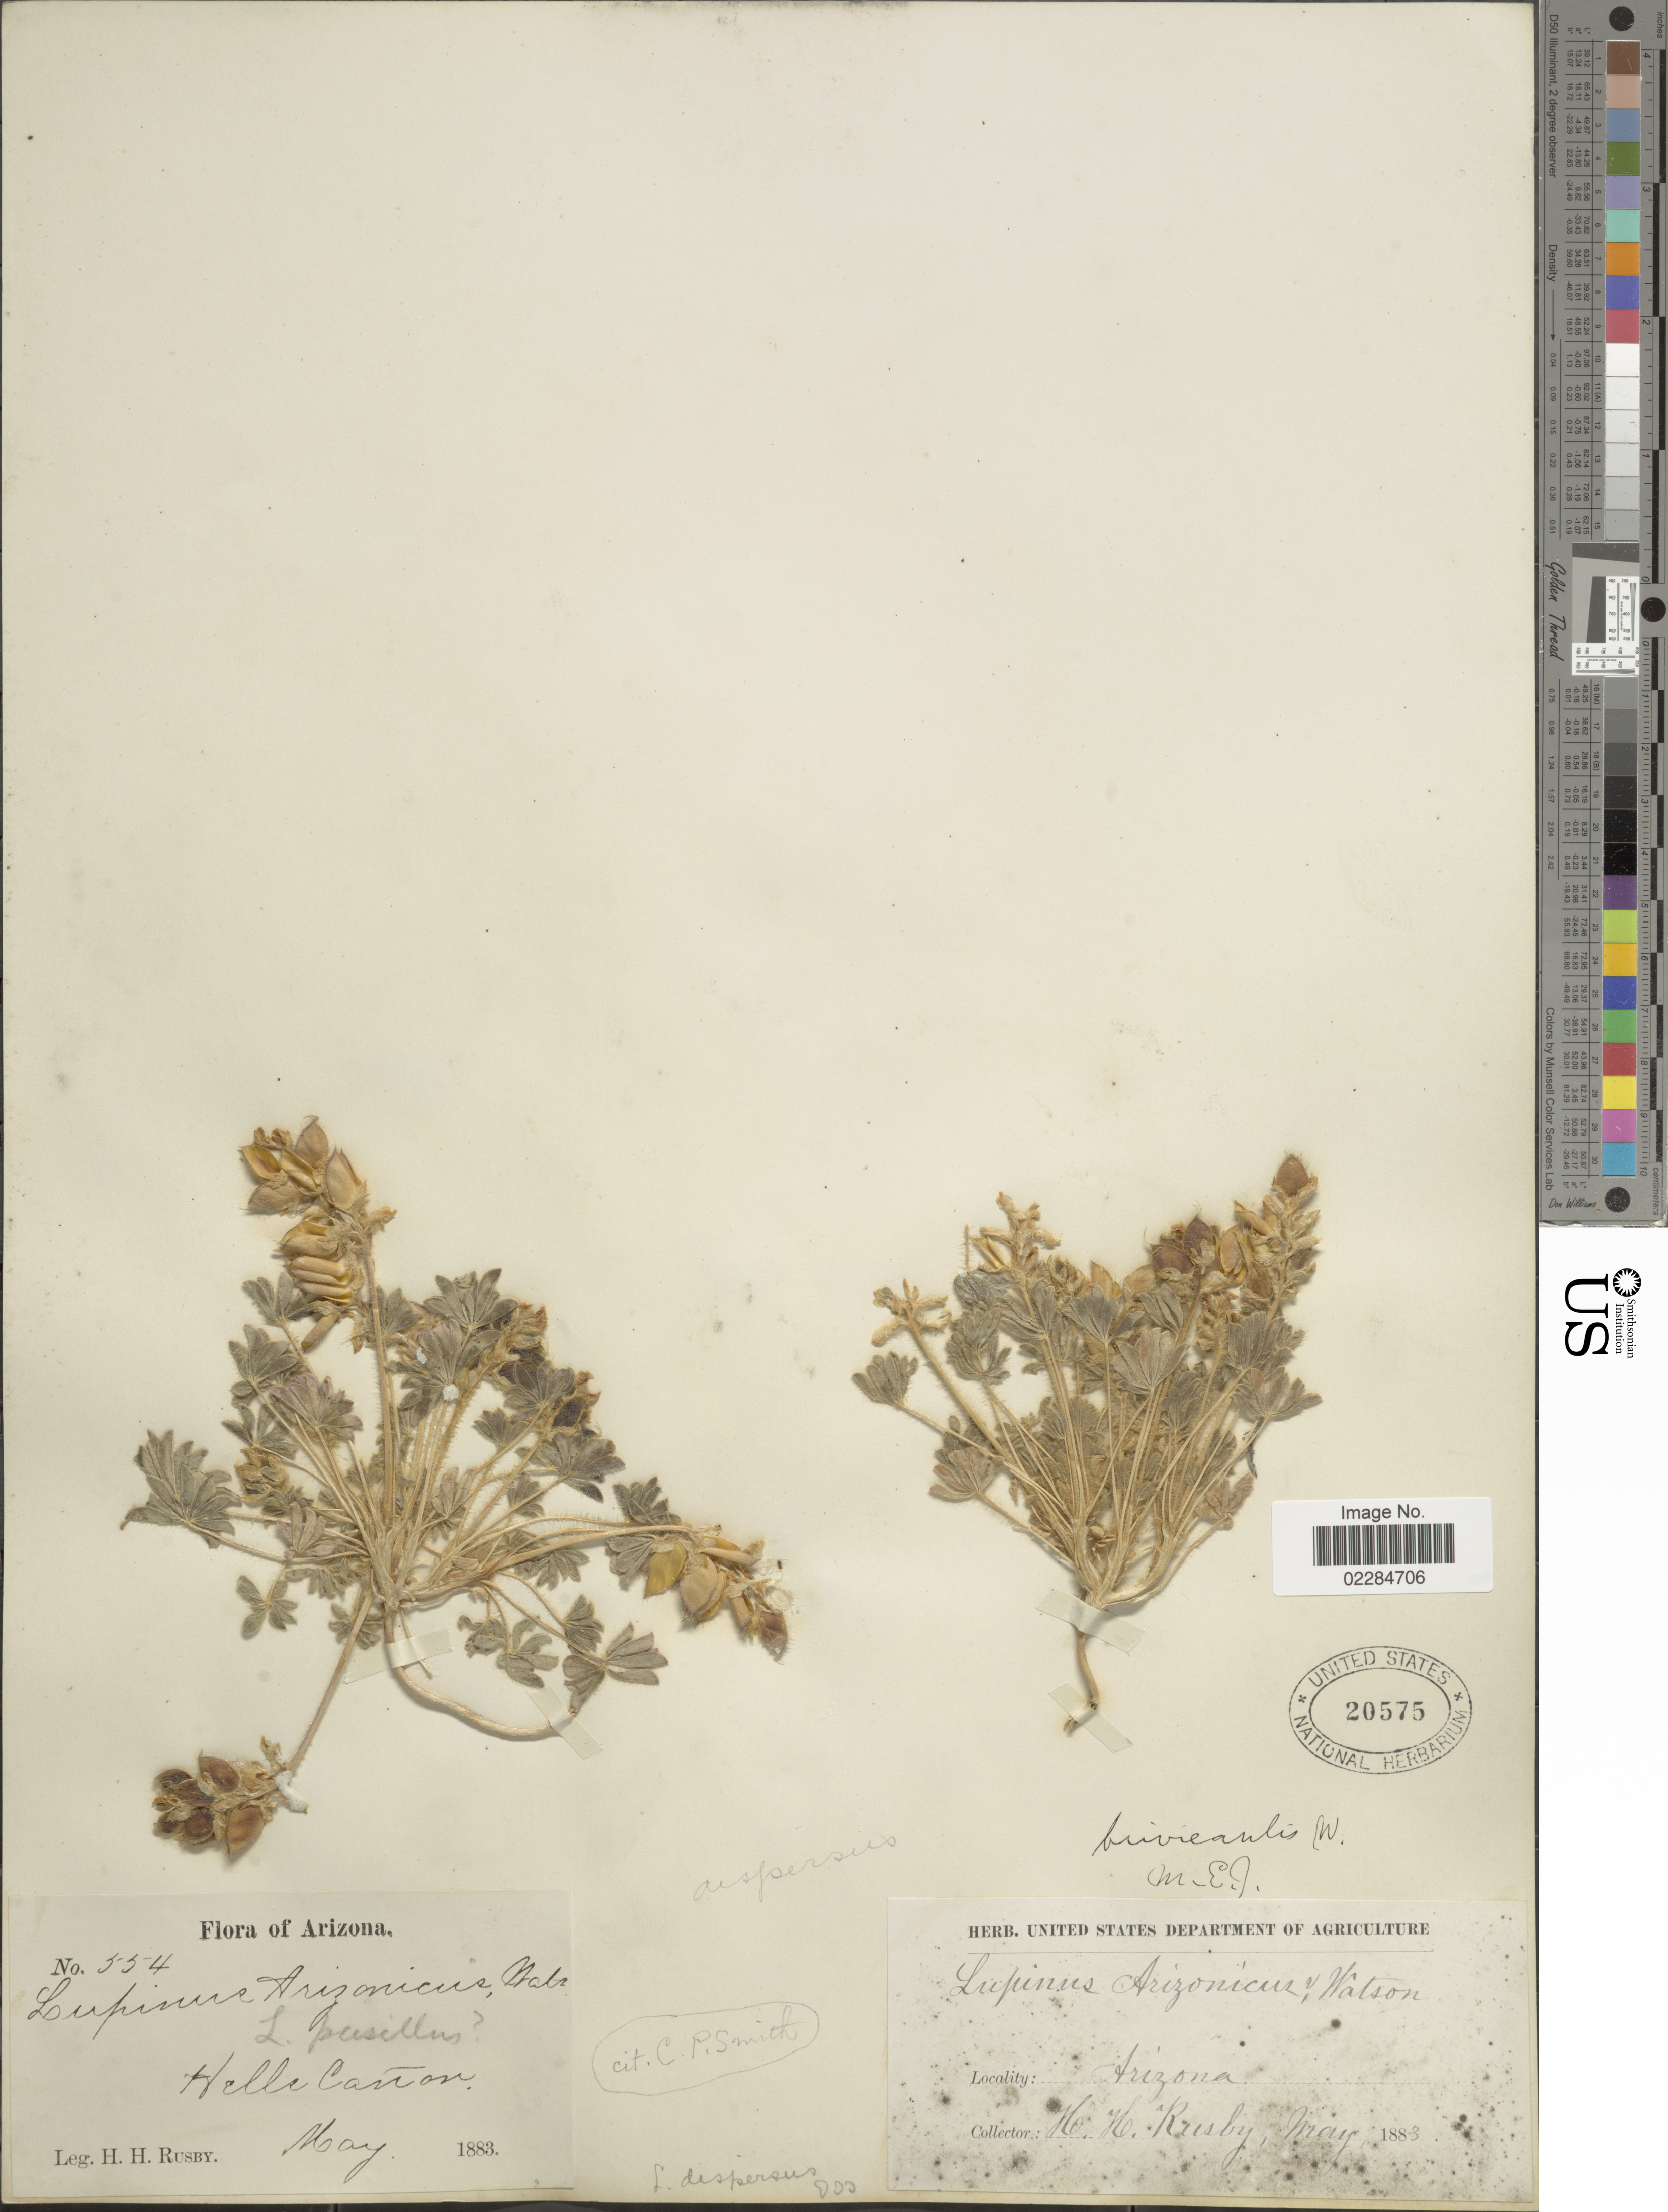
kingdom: Plantae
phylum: Tracheophyta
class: Magnoliopsida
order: Fabales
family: Fabaceae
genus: Lupinus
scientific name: Lupinus brevicaulis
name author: S. Watson in C. King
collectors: H. H. Rusby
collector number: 554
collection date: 1883-05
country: United States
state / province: Arizona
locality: Hella Canon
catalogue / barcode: US 20575